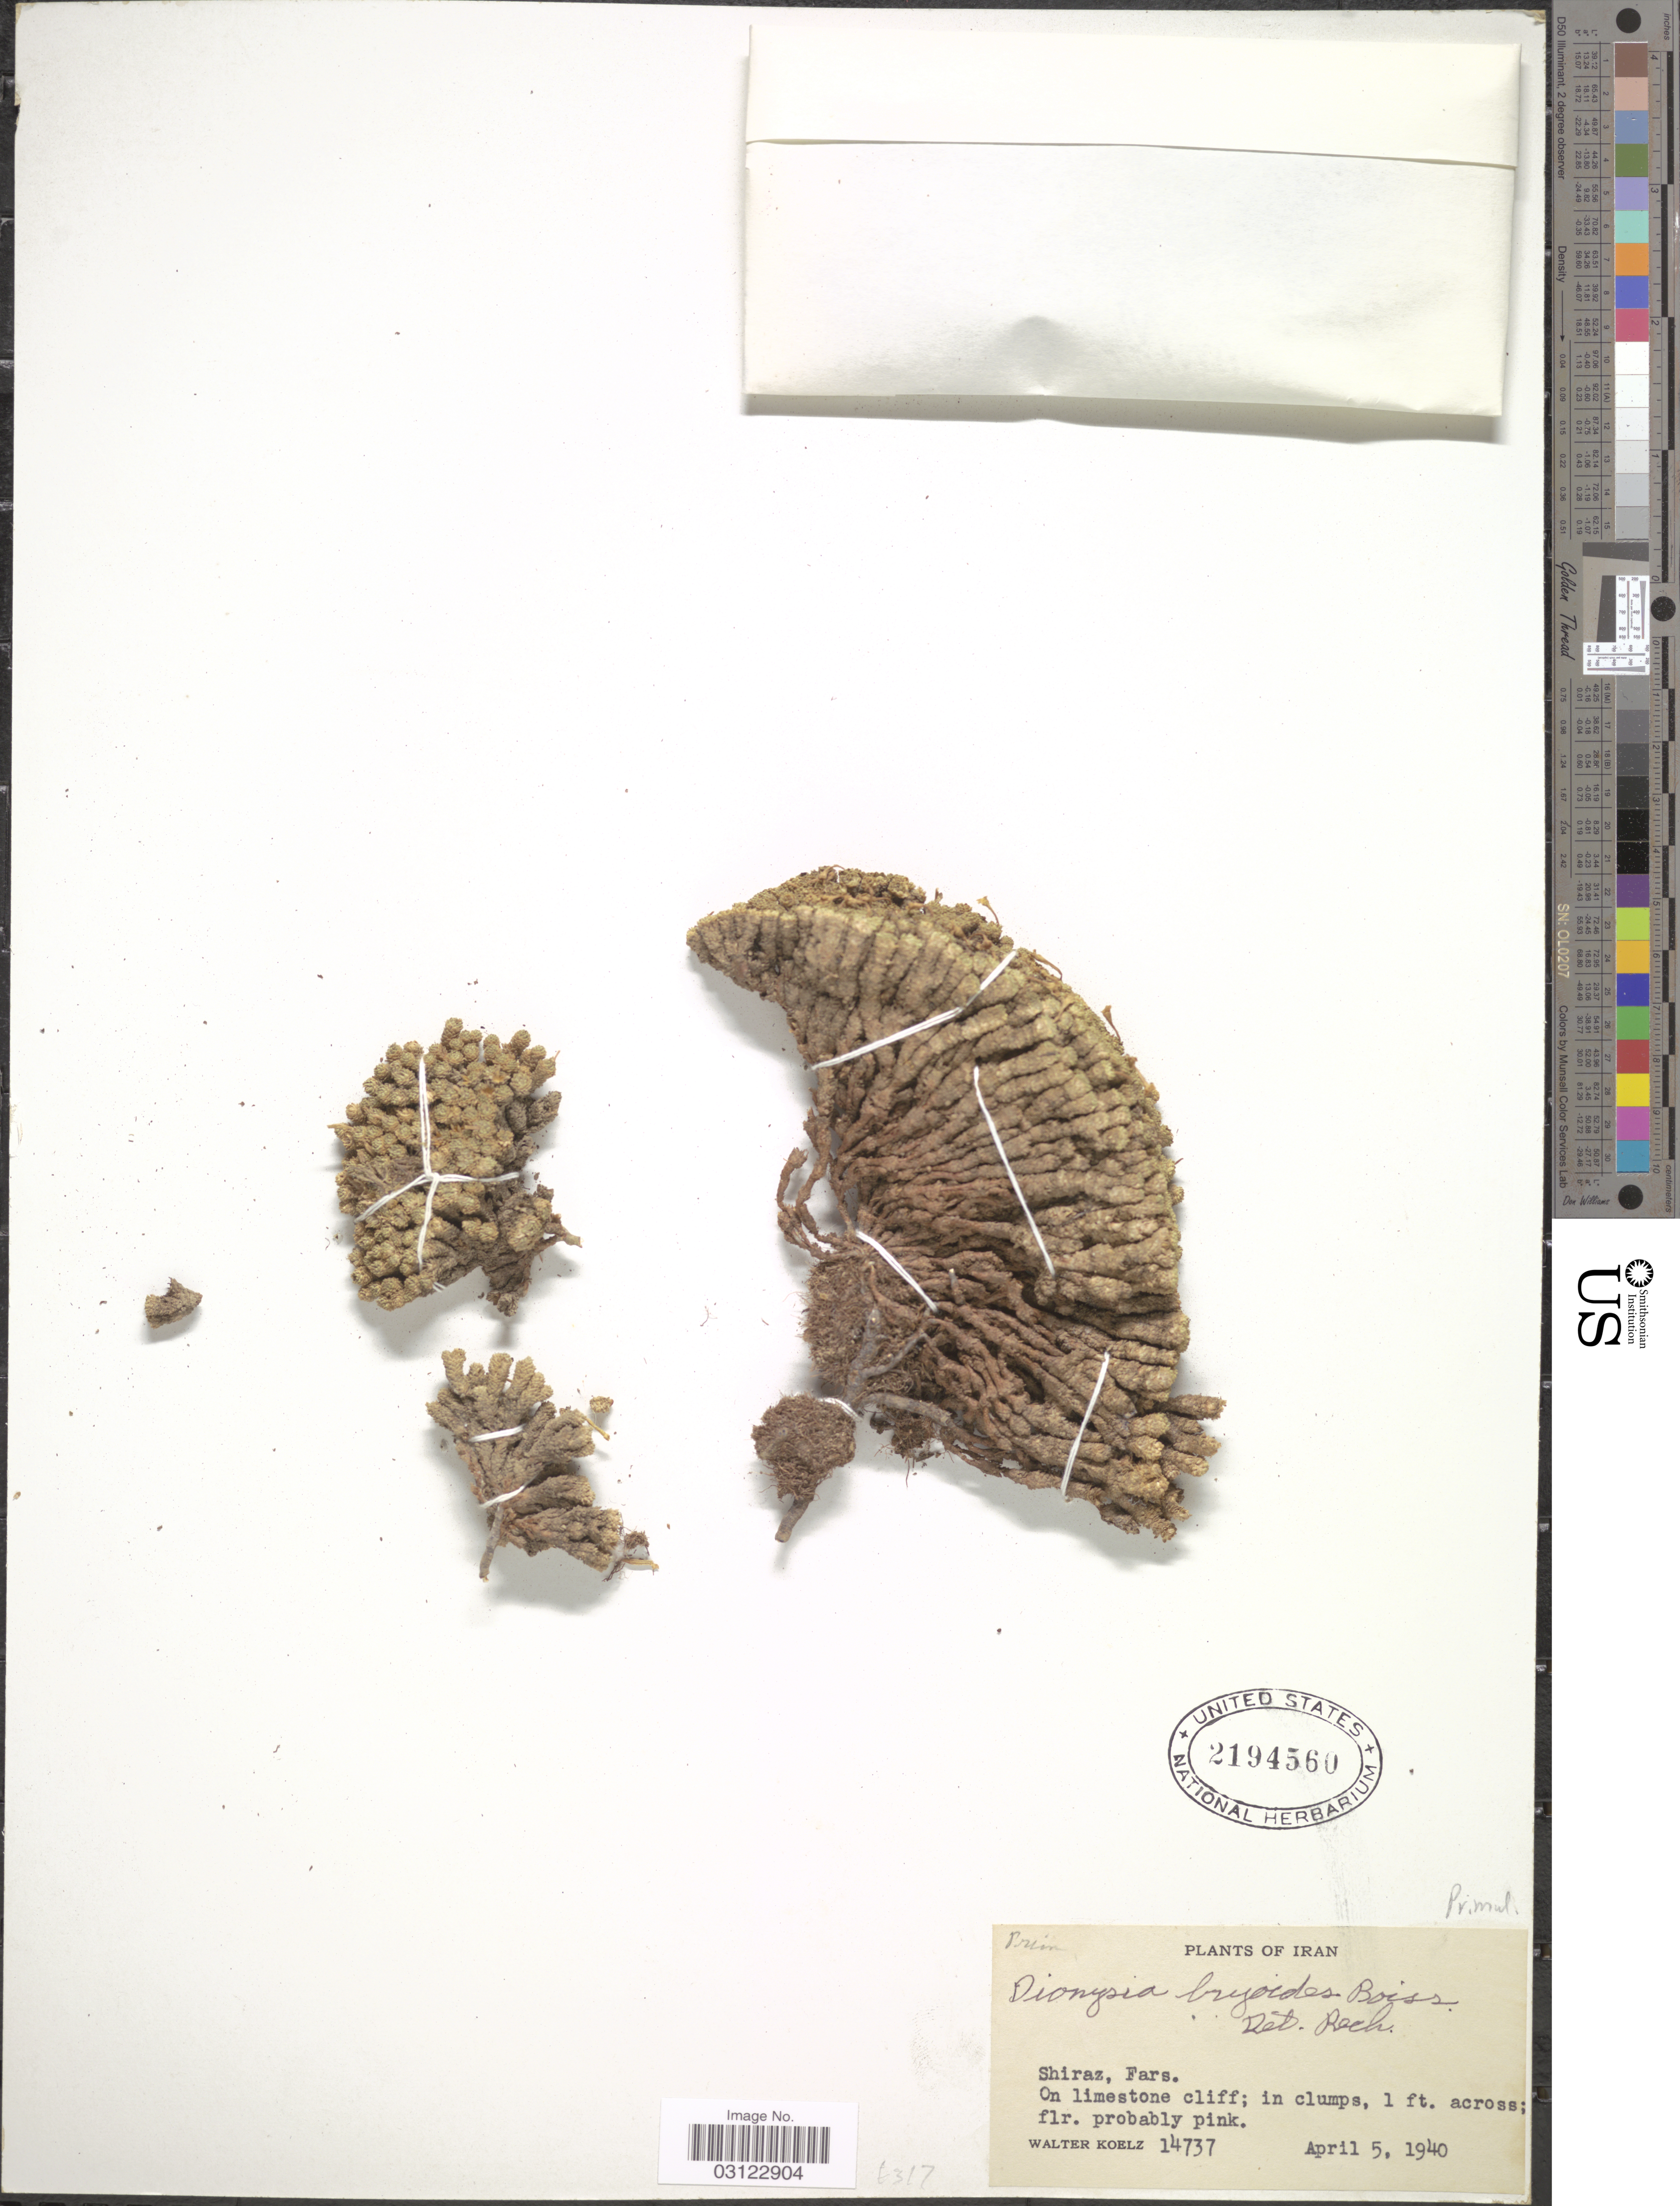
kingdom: Plantae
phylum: Tracheophyta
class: Magnoliopsida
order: Ericales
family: Primulaceae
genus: Dionysia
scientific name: Dionysia bryoides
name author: Boiss.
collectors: W. N. Koelz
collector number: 14737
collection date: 1940-04-05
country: Iran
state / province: Fars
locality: Shiraz. On limestone cliff.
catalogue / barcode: US 2194560